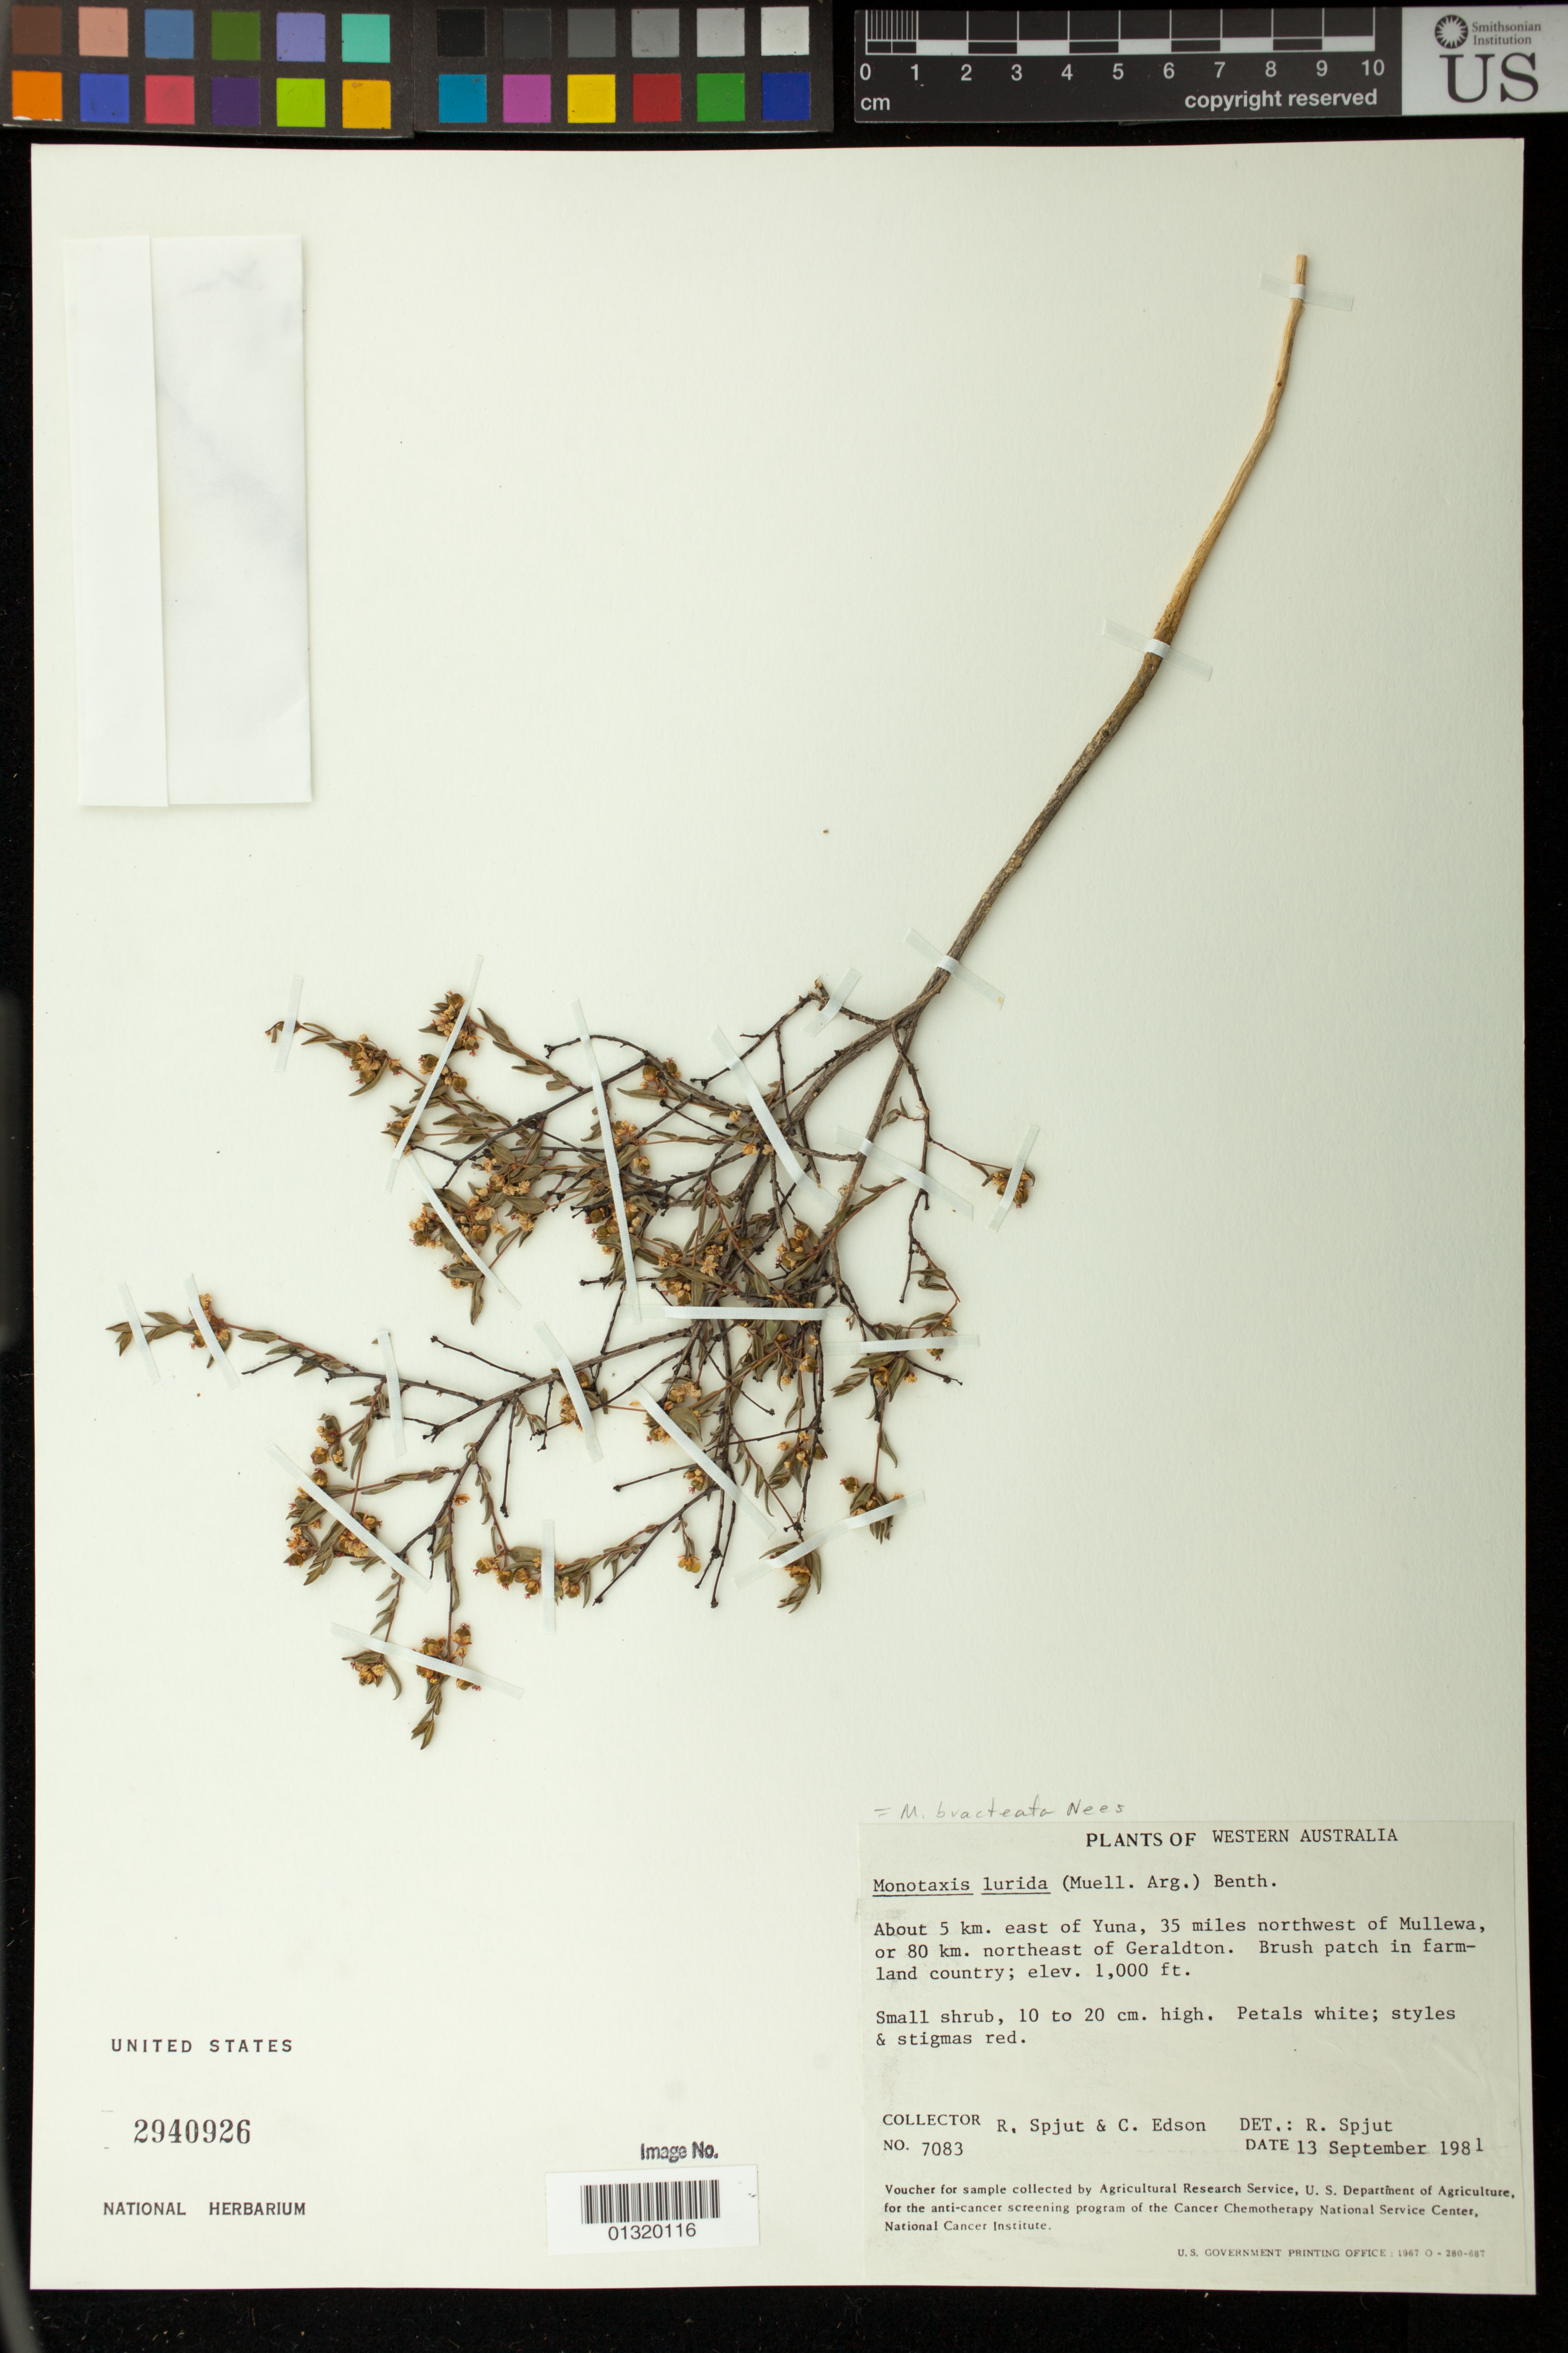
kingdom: Plantae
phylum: Tracheophyta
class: Magnoliopsida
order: Malpighiales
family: Euphorbiaceae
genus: Monotaxis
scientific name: Monotaxis lurida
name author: (Müll. Arg.) Benth.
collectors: R. Spjut & C. Edson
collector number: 7083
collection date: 1981-09-13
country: Australia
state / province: Western Australia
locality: About 5 km. east of Yuna, 35 miles northwest of Mullewa, or 80 km. northeast of Geraldton.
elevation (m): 305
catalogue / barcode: US 2940926